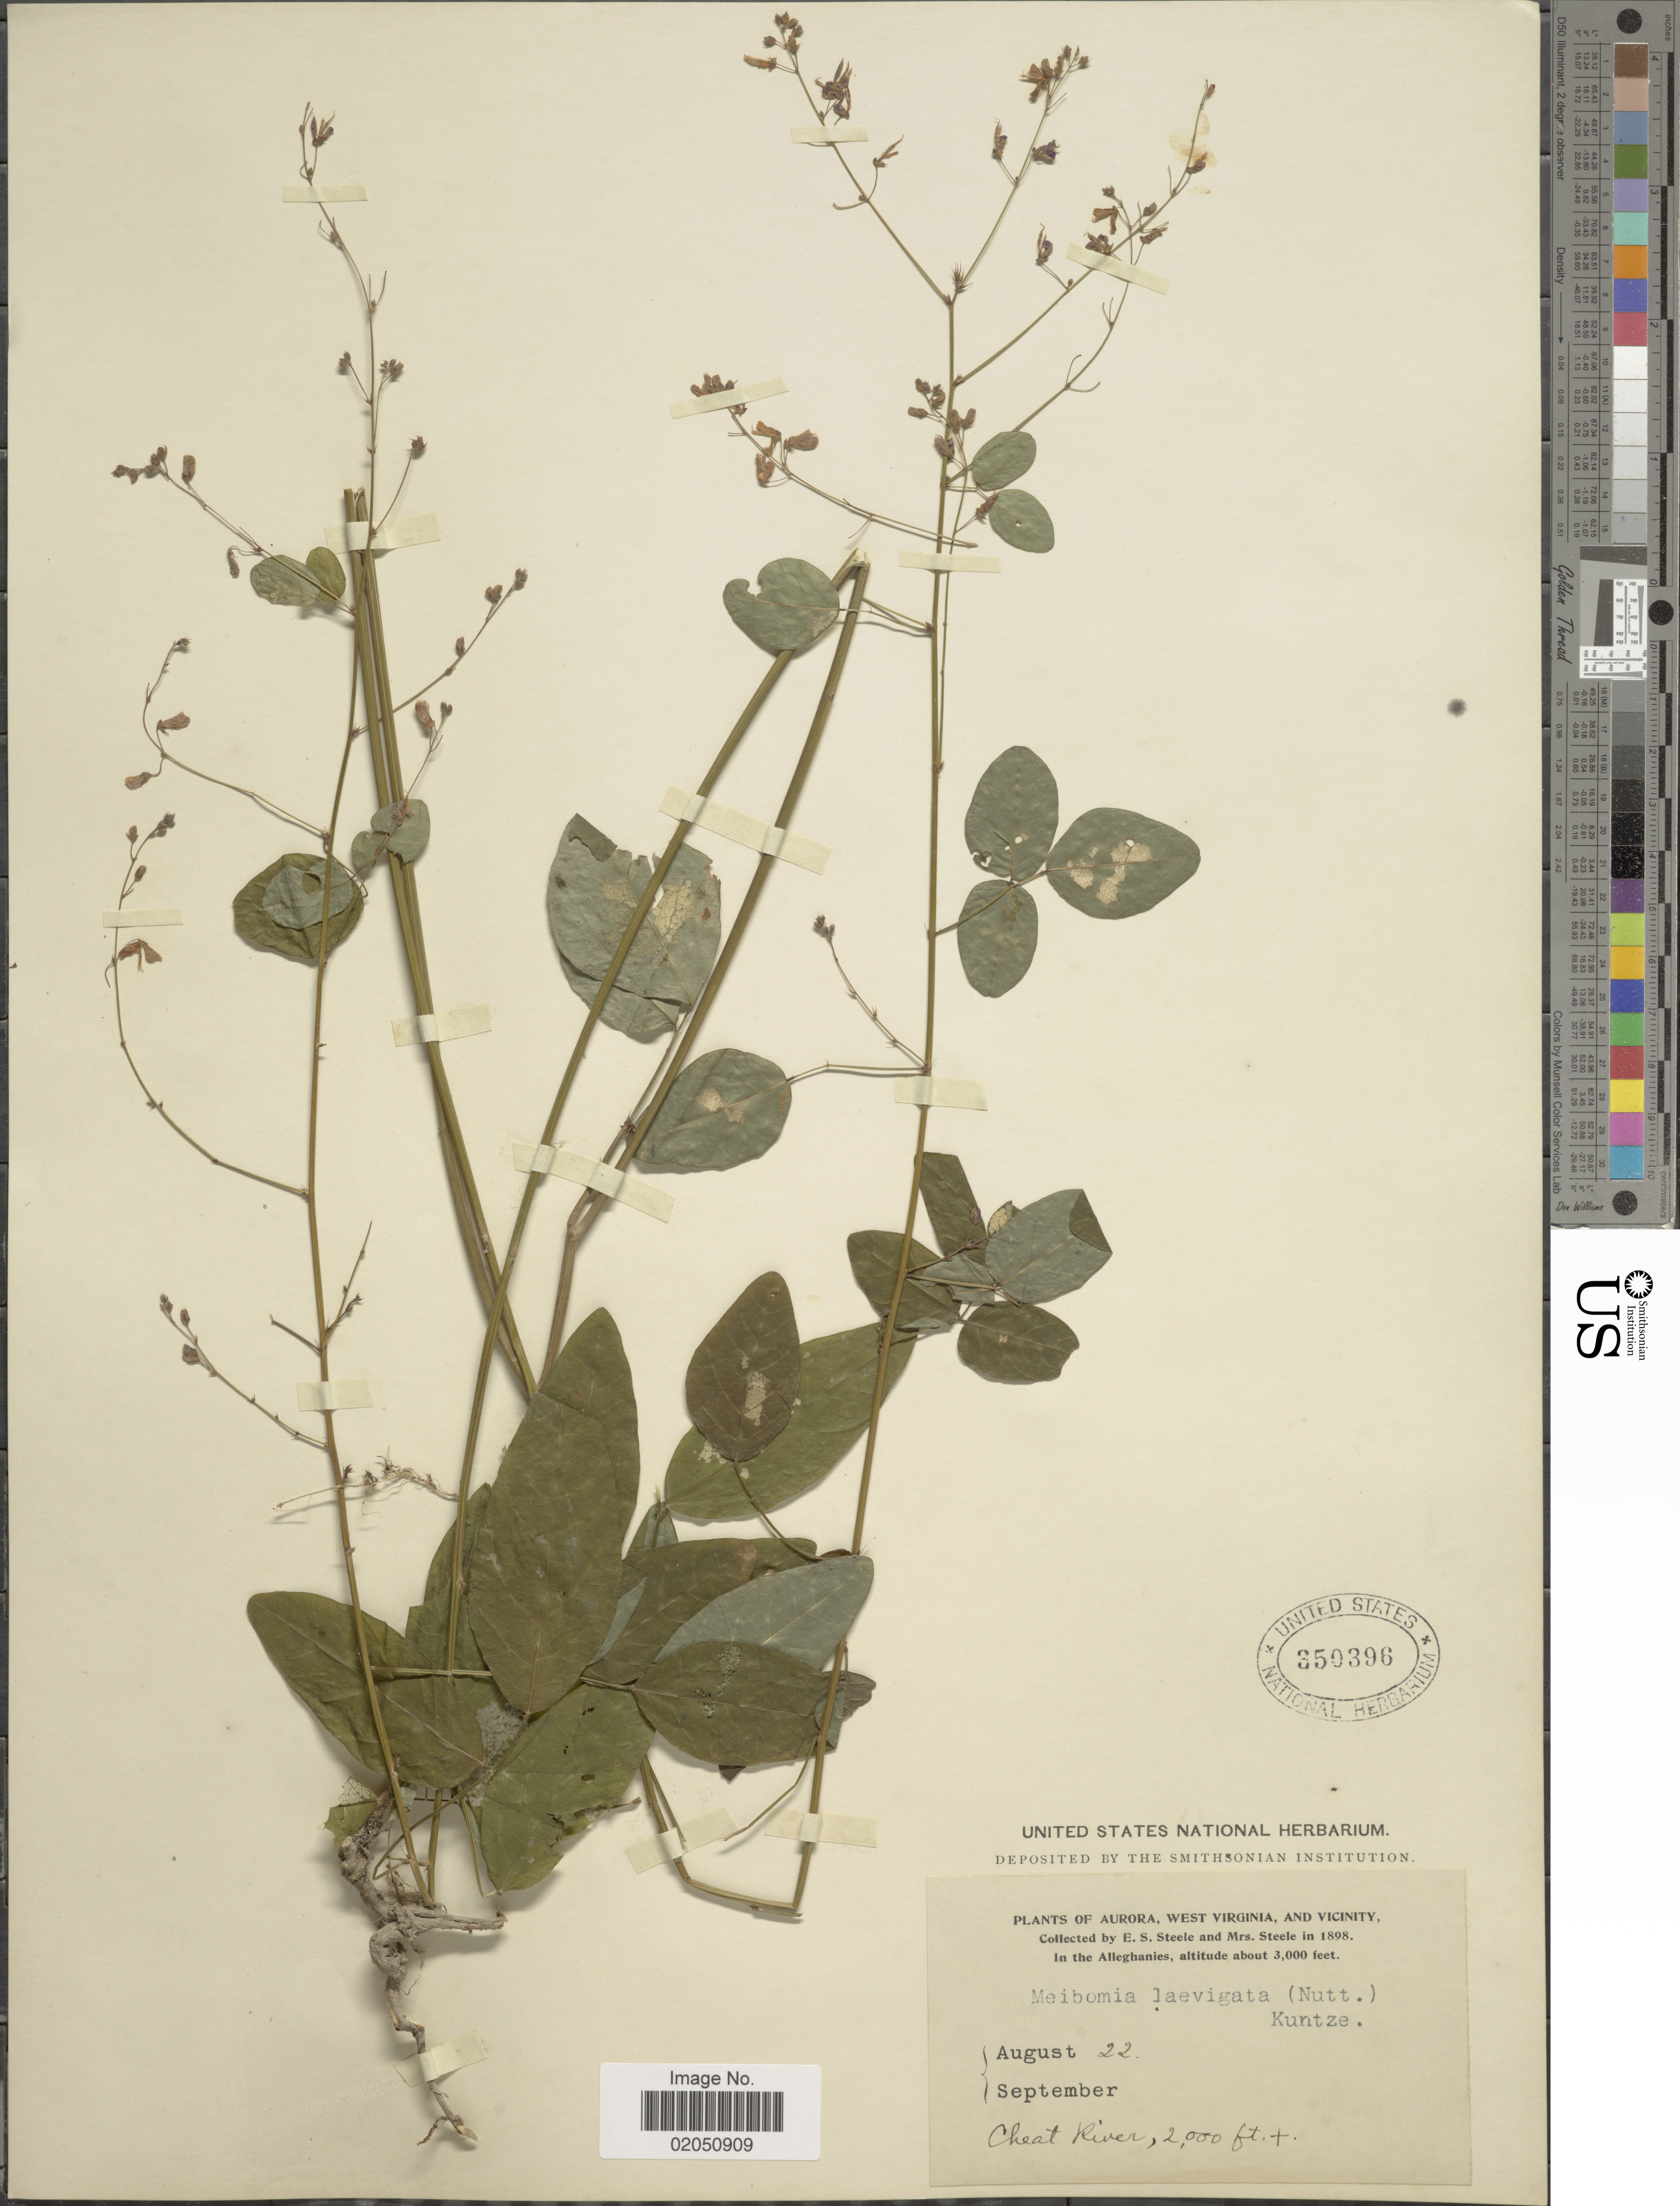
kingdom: Plantae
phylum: Tracheophyta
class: Magnoliopsida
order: Fabales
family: Fabaceae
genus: Desmodium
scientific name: Desmodium laevigatum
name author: (Nutt.) DC.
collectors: E. Steele & Mrs. E. S. Steele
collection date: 1898-08-22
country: United States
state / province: West Virginia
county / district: Preston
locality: Aurora, and Vicinity, In the Alleghenies, Cheat River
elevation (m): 610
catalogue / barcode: US 350396